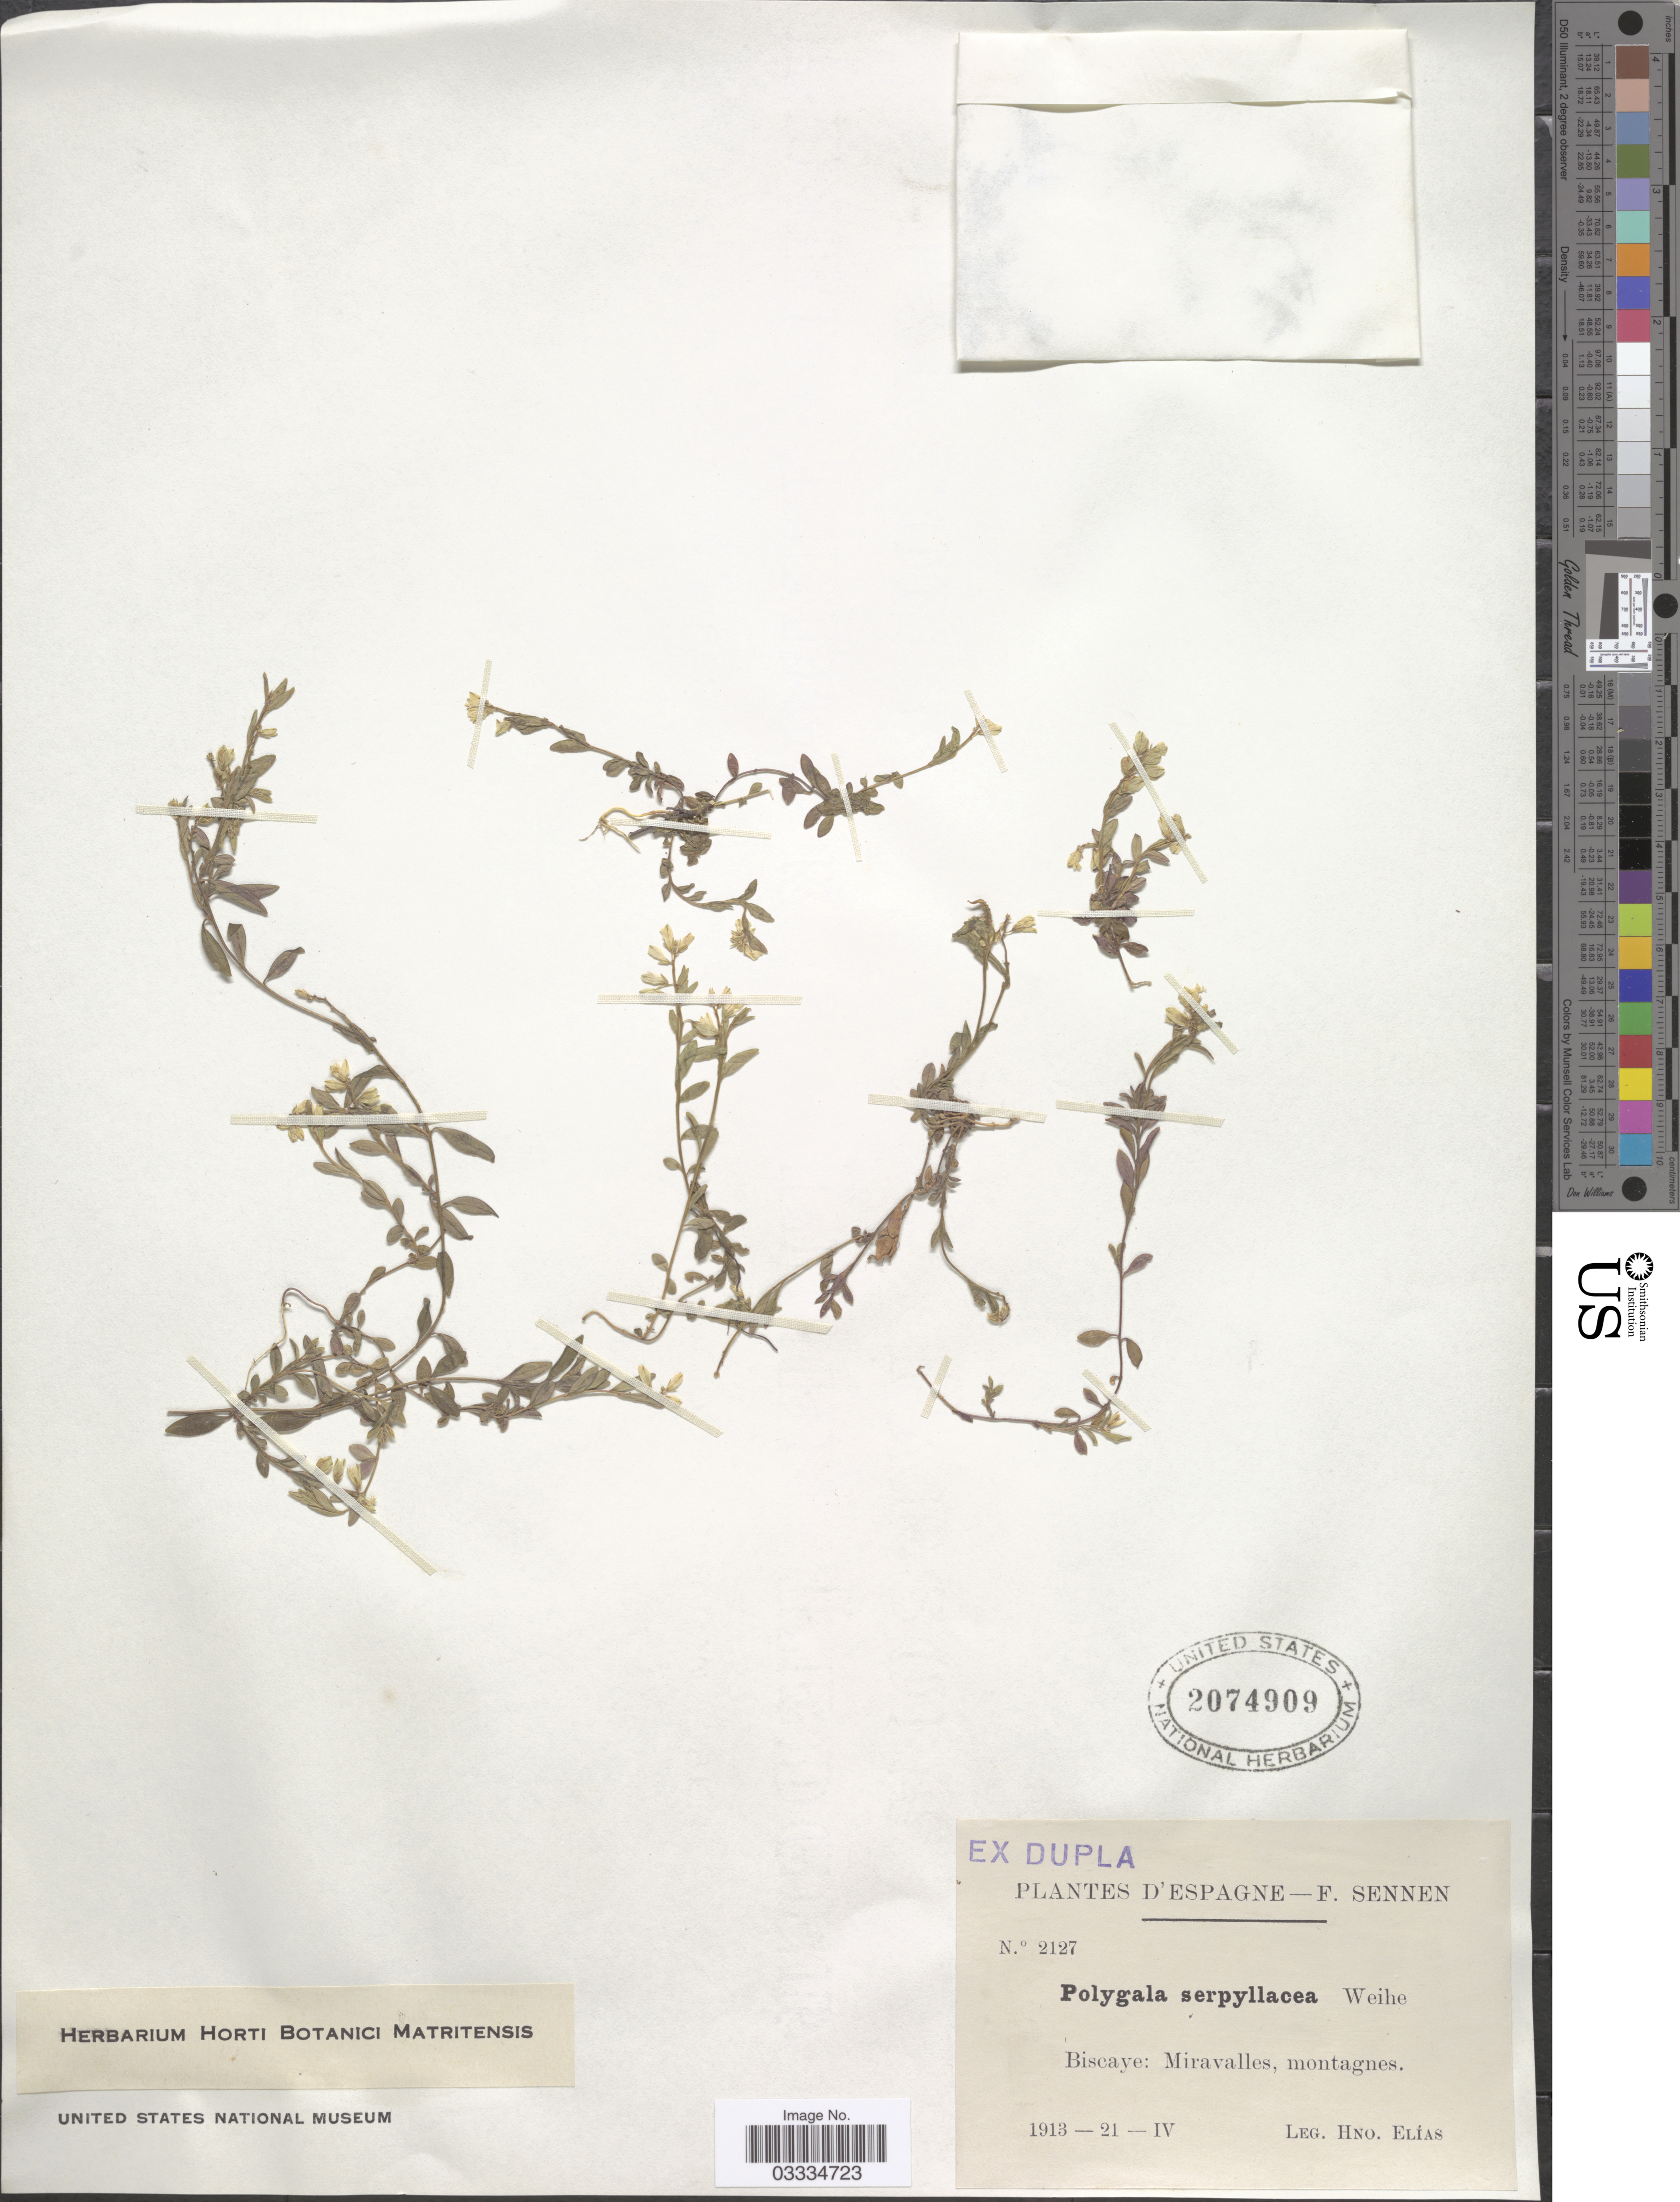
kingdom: Plantae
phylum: Tracheophyta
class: Magnoliopsida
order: Fabales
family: Polygalaceae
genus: Polygala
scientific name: Polygala serpyllacea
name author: Weihe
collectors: H. Elias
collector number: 2127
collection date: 1913-04-21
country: Spain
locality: Biscaye: Miravalles, montagnes.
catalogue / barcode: US 2074909